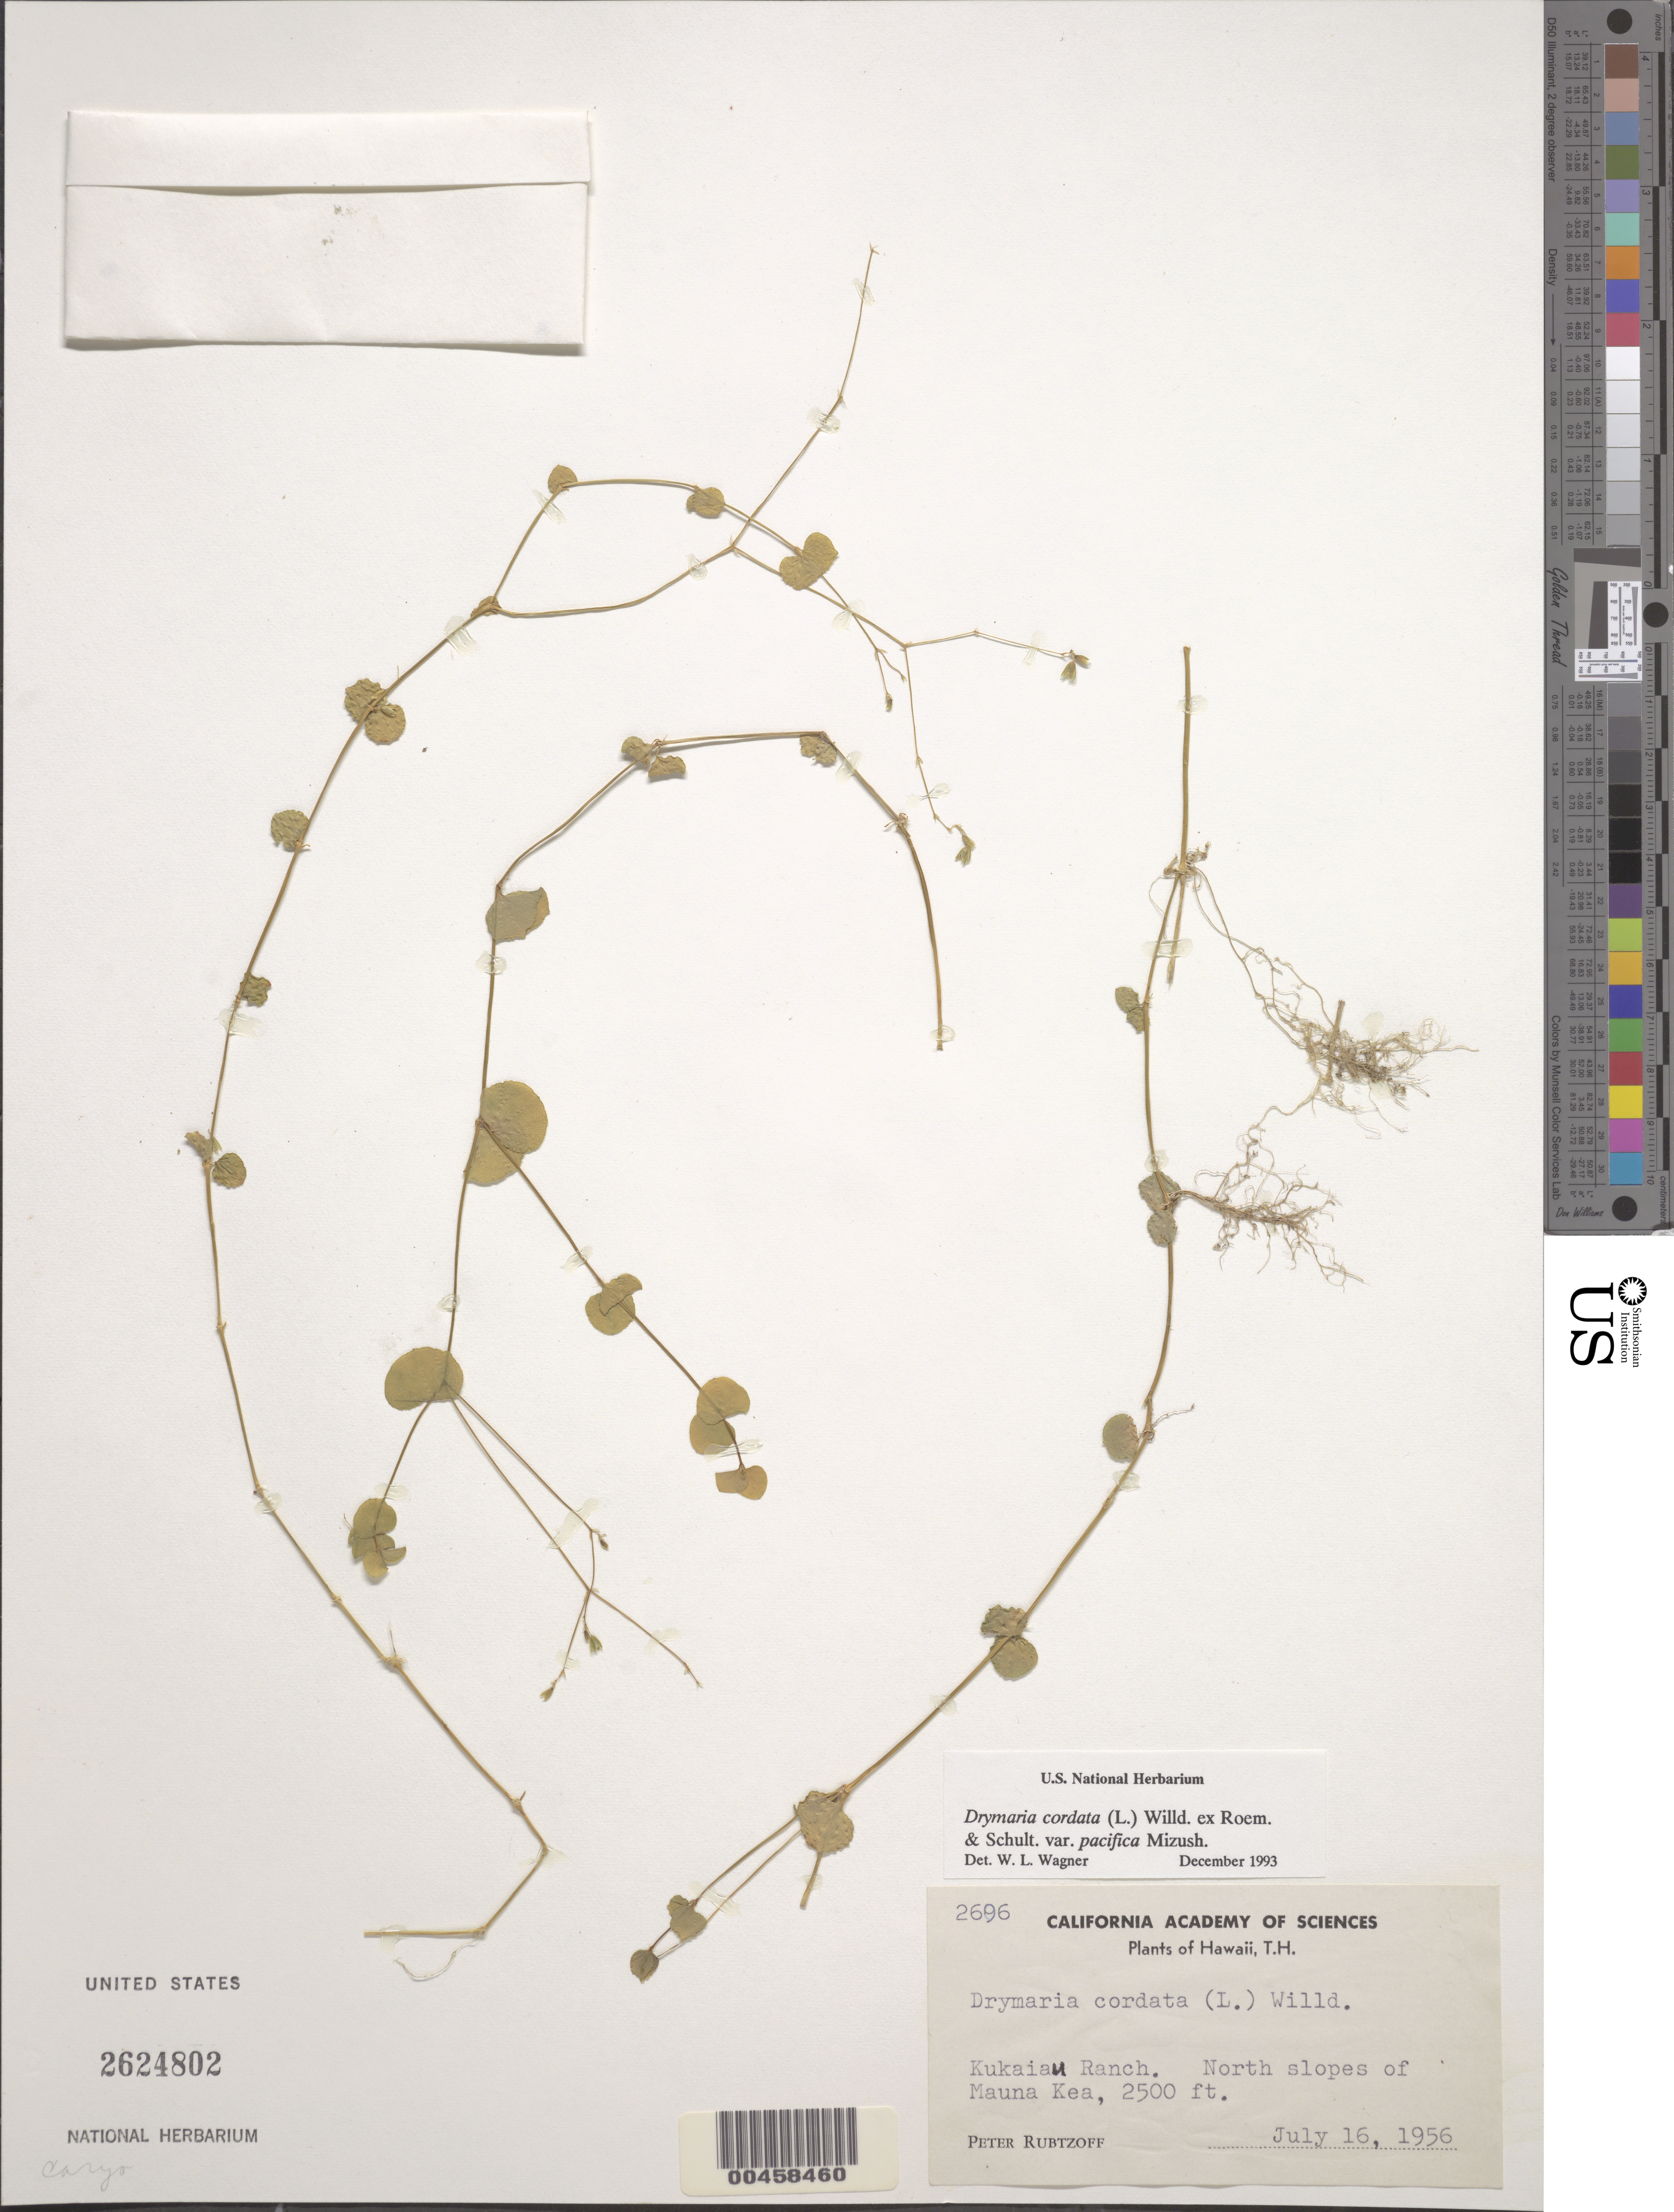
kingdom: Plantae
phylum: Tracheophyta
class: Magnoliopsida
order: Caryophyllales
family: Caryophyllaceae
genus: Drymaria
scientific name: Drymaria cordata var. pacifica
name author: M. Mizush.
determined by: Wagner, W. L., (BOT), Smithsonian Institution - National Museum of Natural History (UNITED STATES)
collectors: P. Rubtzoff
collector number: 2696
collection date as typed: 16 Jul 1956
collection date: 1956-07-16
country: United States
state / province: Hawaii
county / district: Hawaii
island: Hawaii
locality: Kukaiau Ranch. North slopes of Mauna Kea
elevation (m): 762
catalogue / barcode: US 2624802